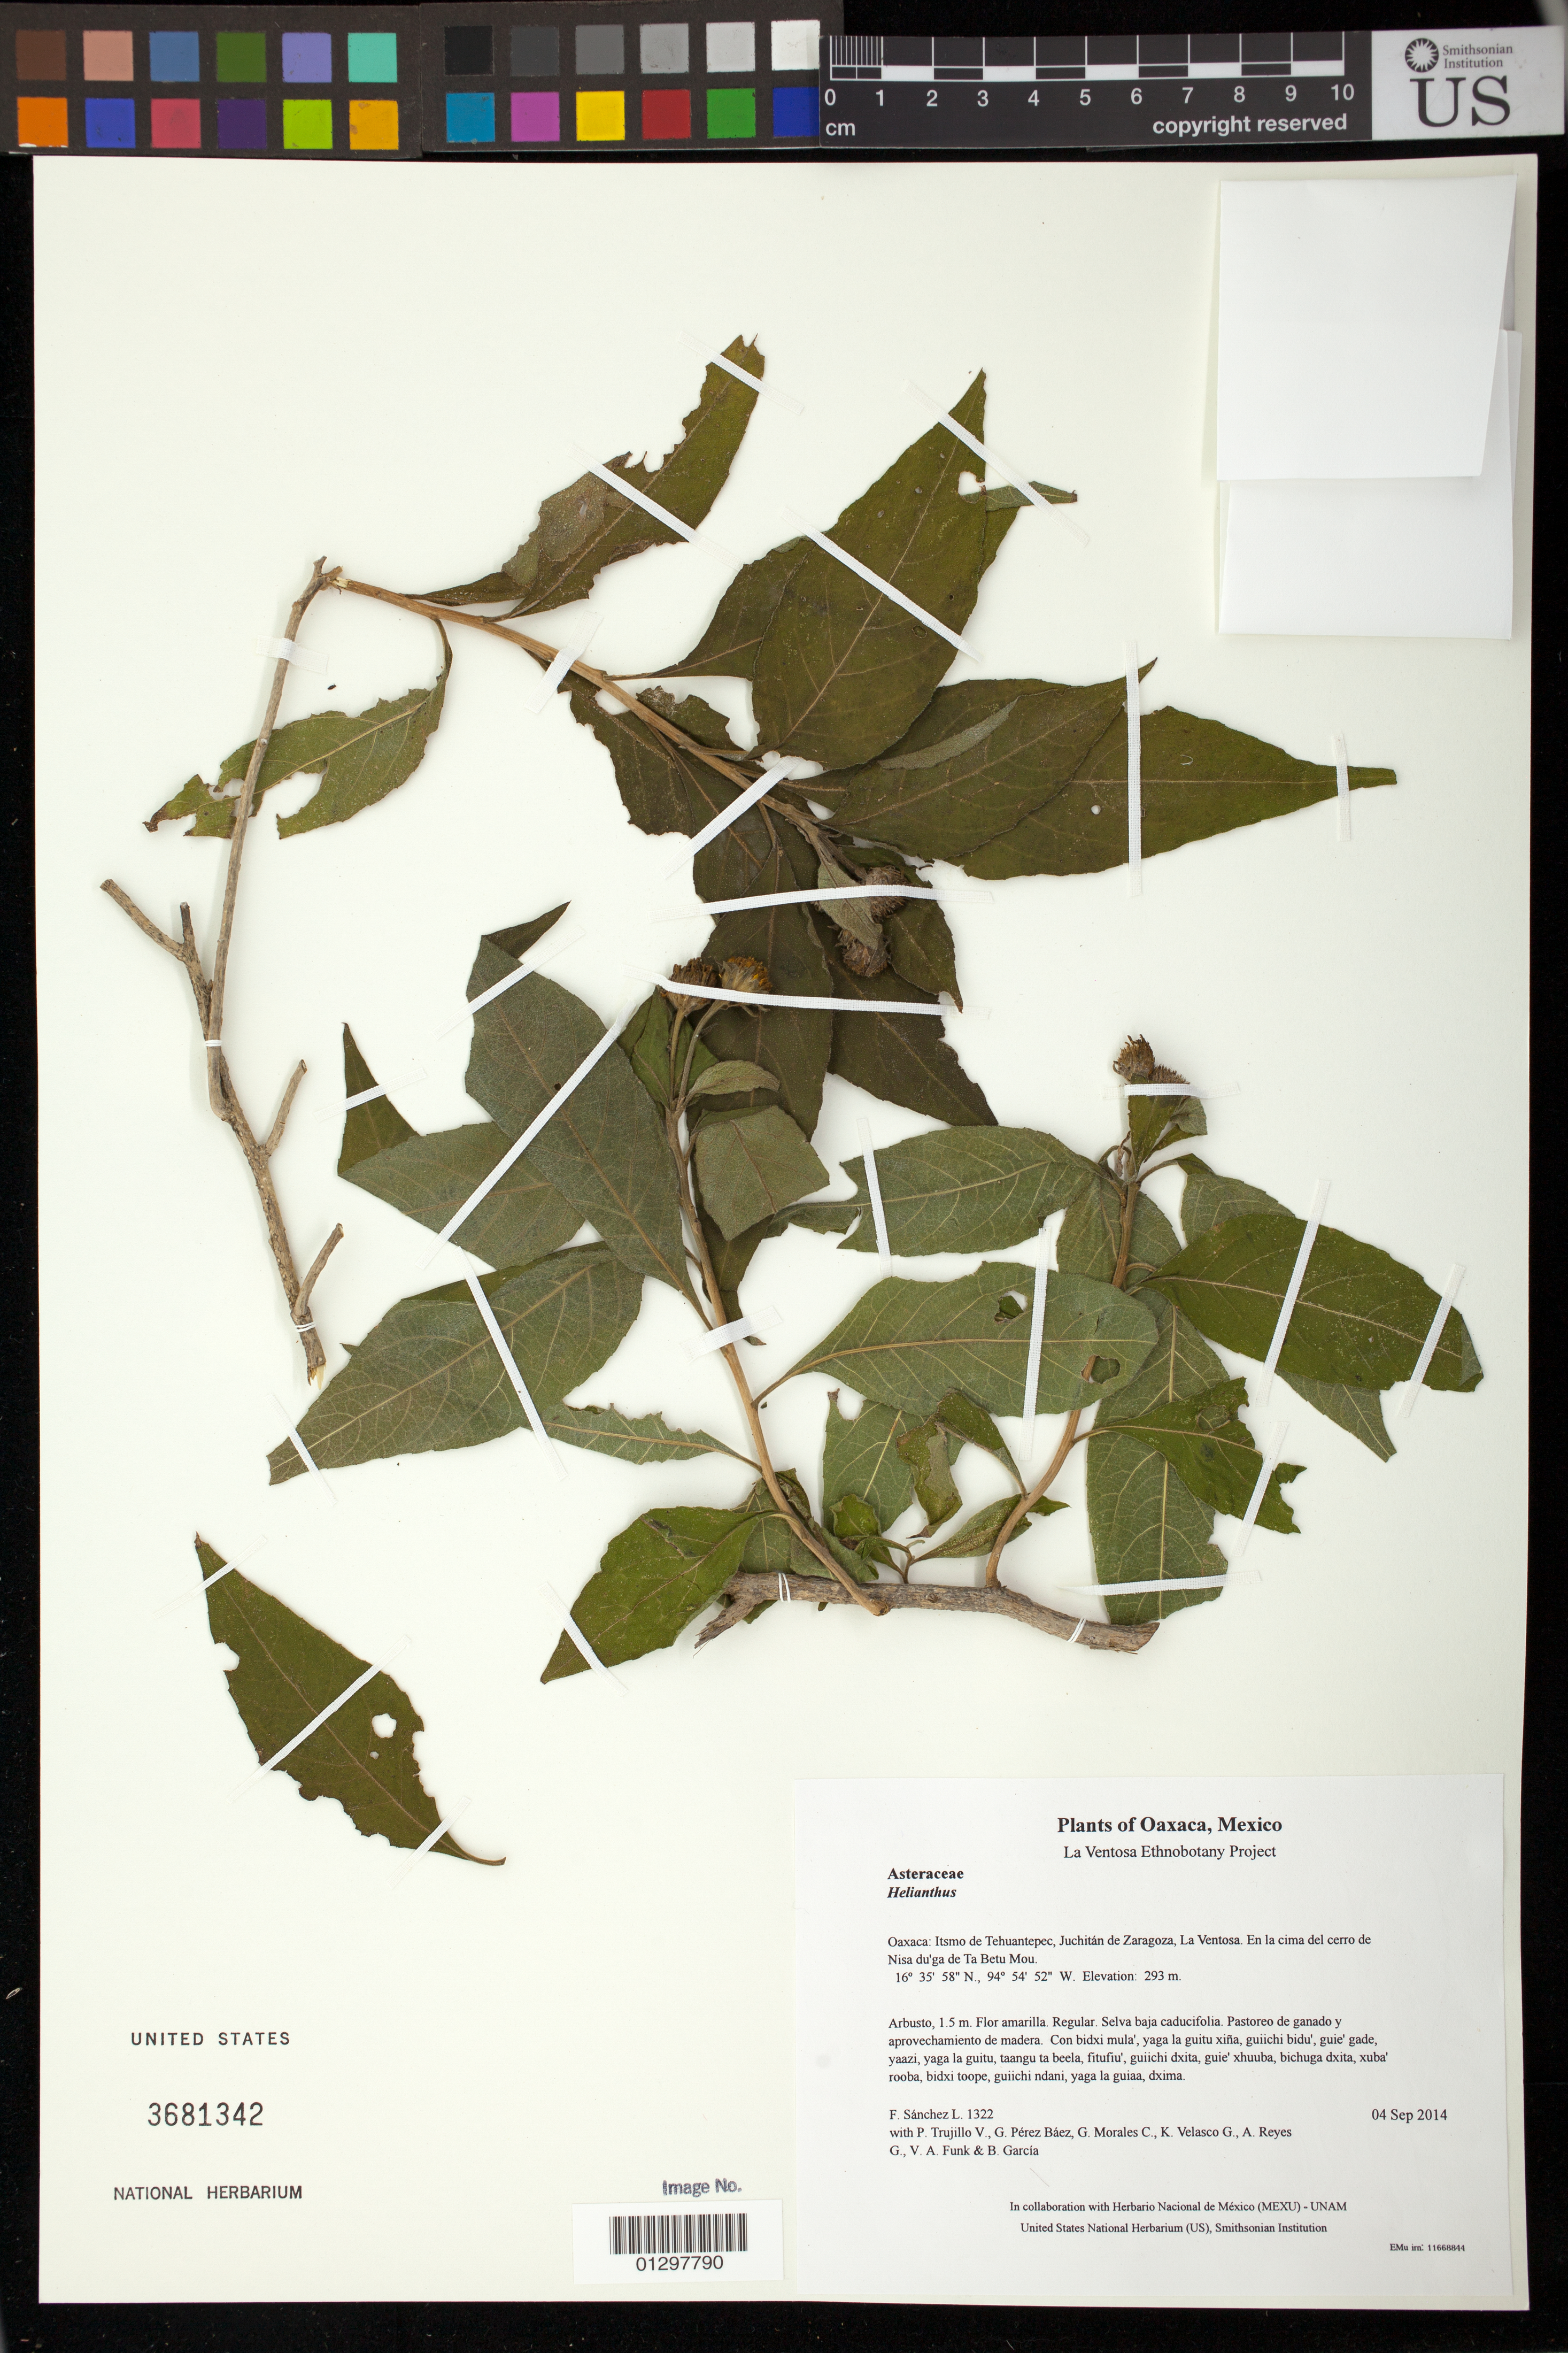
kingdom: Plantae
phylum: Tracheophyta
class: Magnoliopsida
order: Asterales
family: Asteraceae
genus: Verbesina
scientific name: Verbesina perymenioides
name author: Sch. Bip. ex Klatt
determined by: Robinson, Harold E.; Edwards, Robert D.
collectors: F. Sánchez L., P. Trujillo V., G. Pérez Báez, G. Morales C., K. Velasco G., A. Reyes G., V. Funk & B. García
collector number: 1322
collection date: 2014-09-04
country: Mexico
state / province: Oaxaca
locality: Itsmo de Tehuantepec, Juchitán de Zaragoza, La Ventosa. En la cima del cerro de Nisa du'ga de Ta Betu Mou.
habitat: Selva baja caducifolia. Pastoreo de ganado y aprovechamiento de madera.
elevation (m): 293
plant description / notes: JEBOT, MEXU, SERO, US; Yaga bandaga. 1.5 m. Guie' naguchi. Nuu.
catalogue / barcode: US 3681342